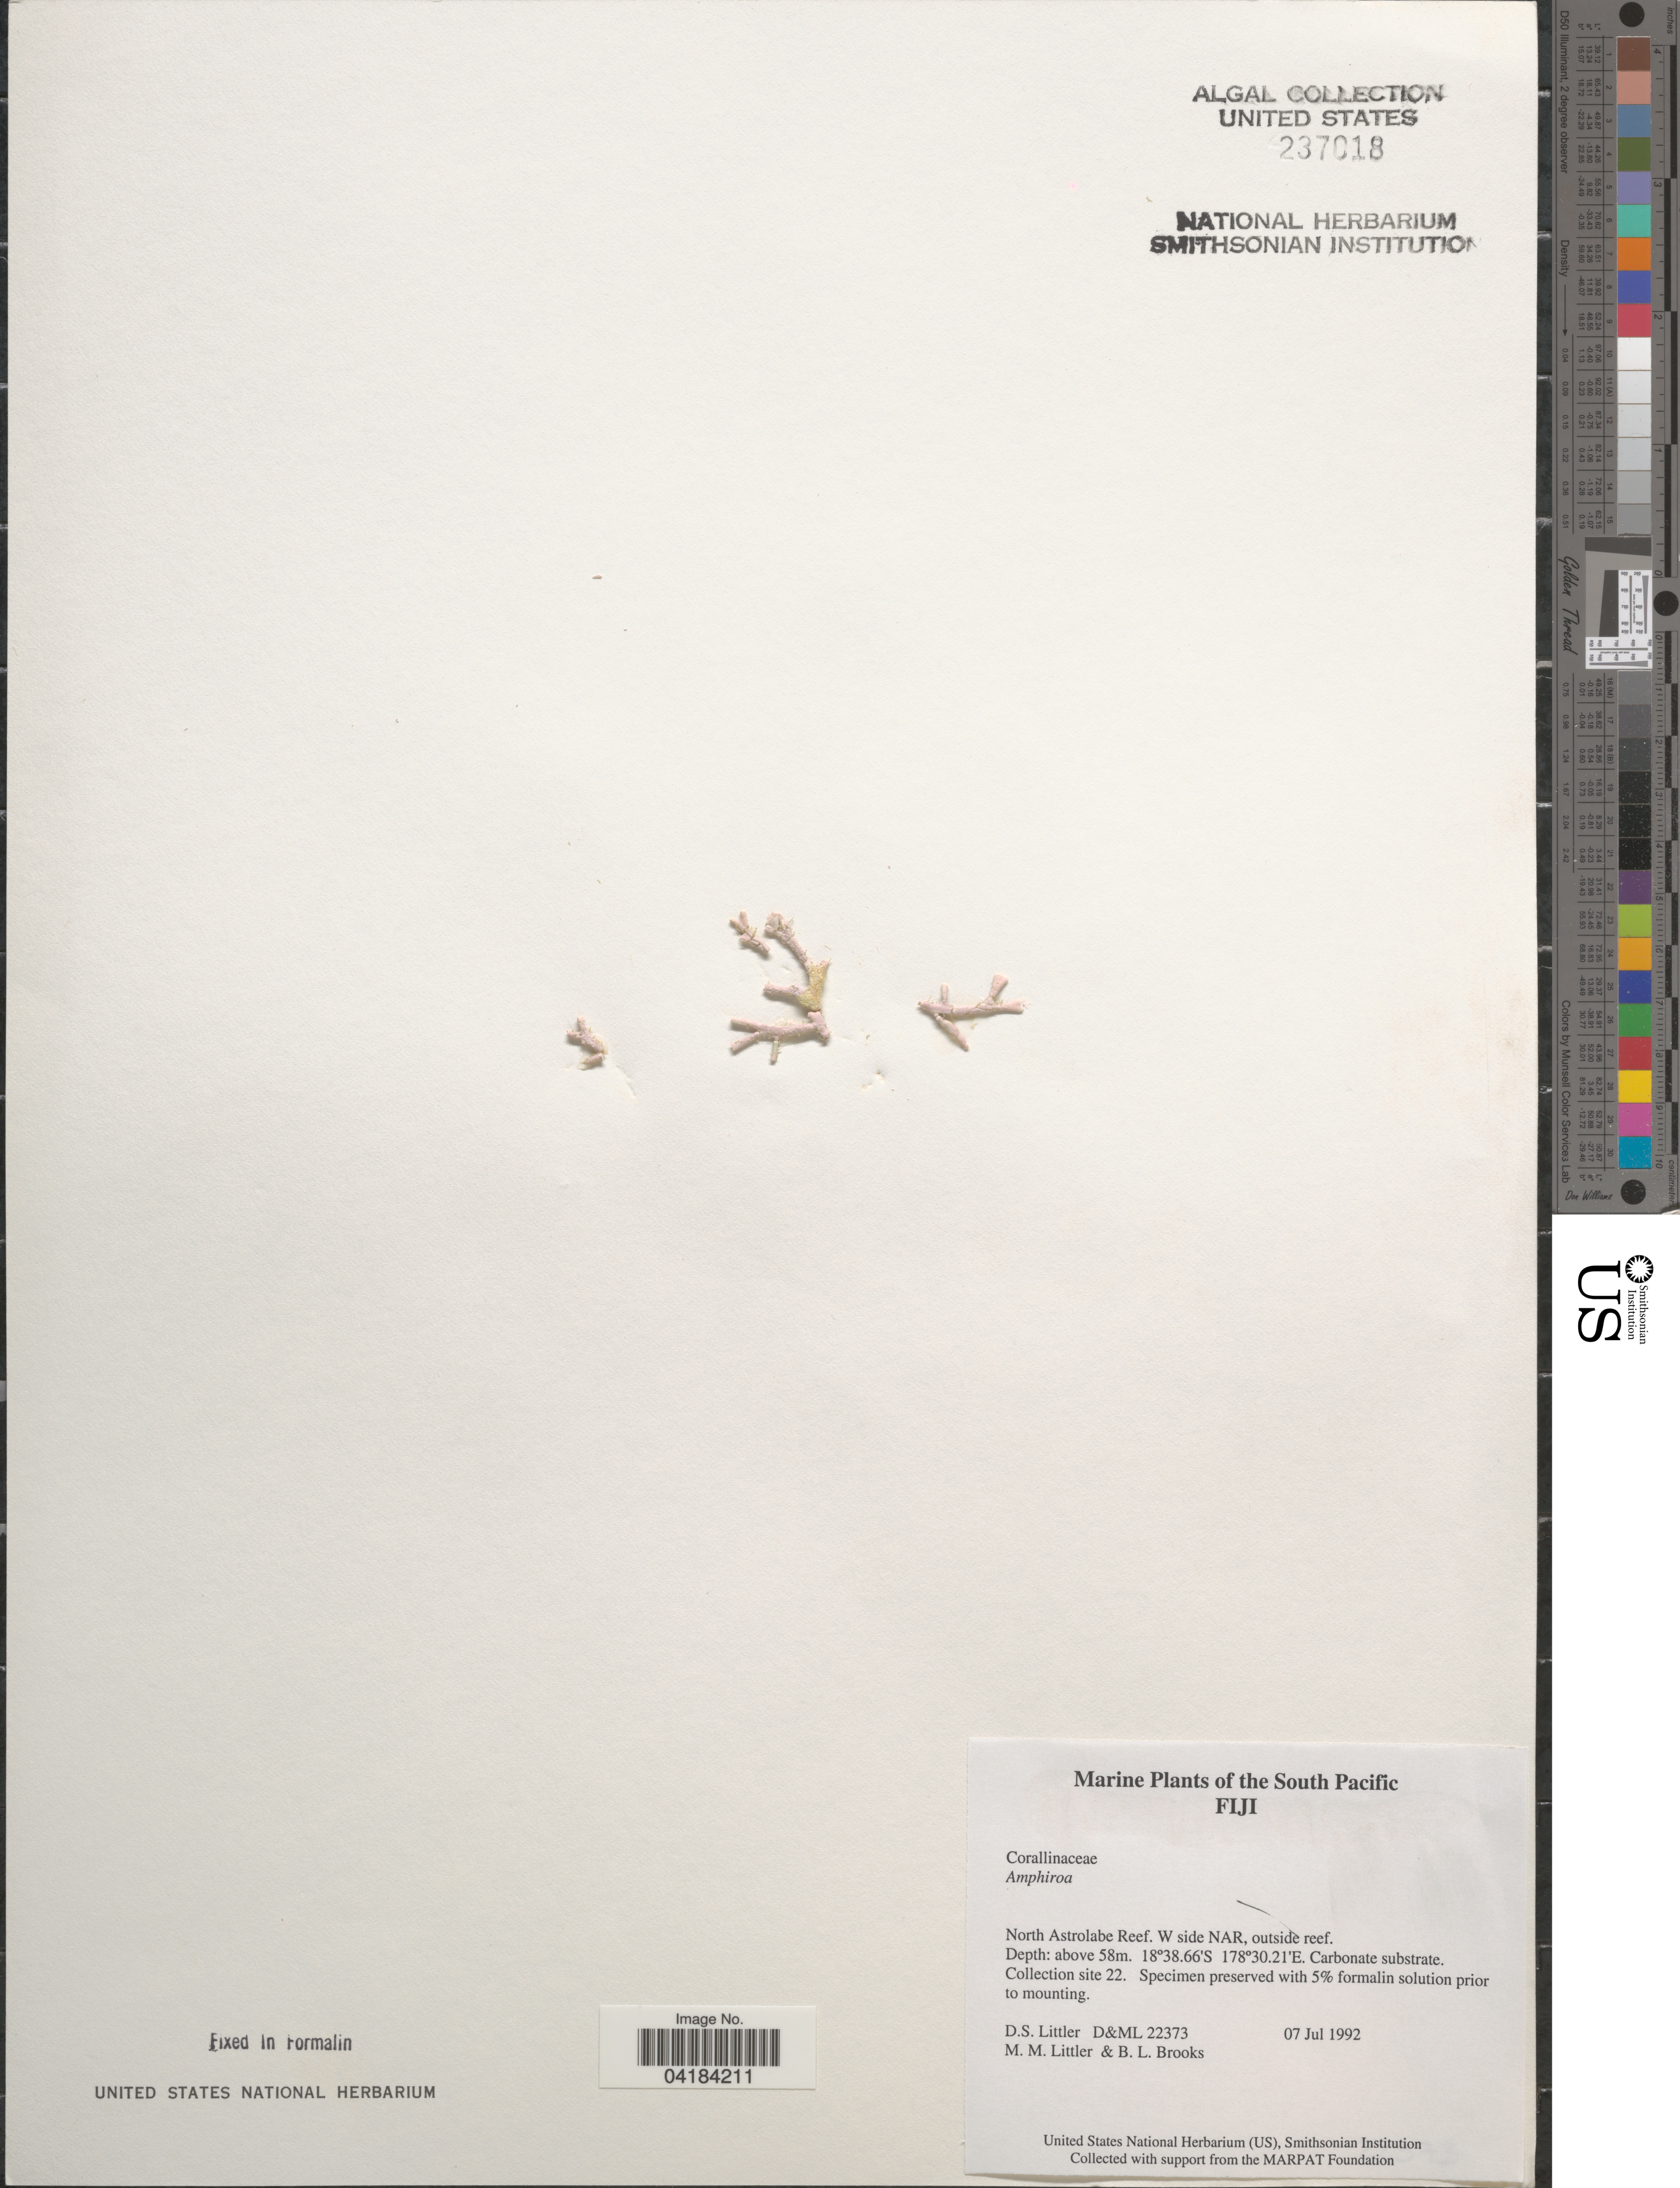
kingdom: Plantae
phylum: Rhodophyta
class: Florideophyceae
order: Corallinales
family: Lithophyllaceae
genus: Amphiroa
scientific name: Amphiroa sp.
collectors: D. S. Littler & B. Brooks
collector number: D&ML22373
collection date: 1992-07-07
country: Fiji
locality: The South Pacific. North Astrolabe Reef. W side NAR, outside reef. Collection site 22.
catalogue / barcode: US 237018